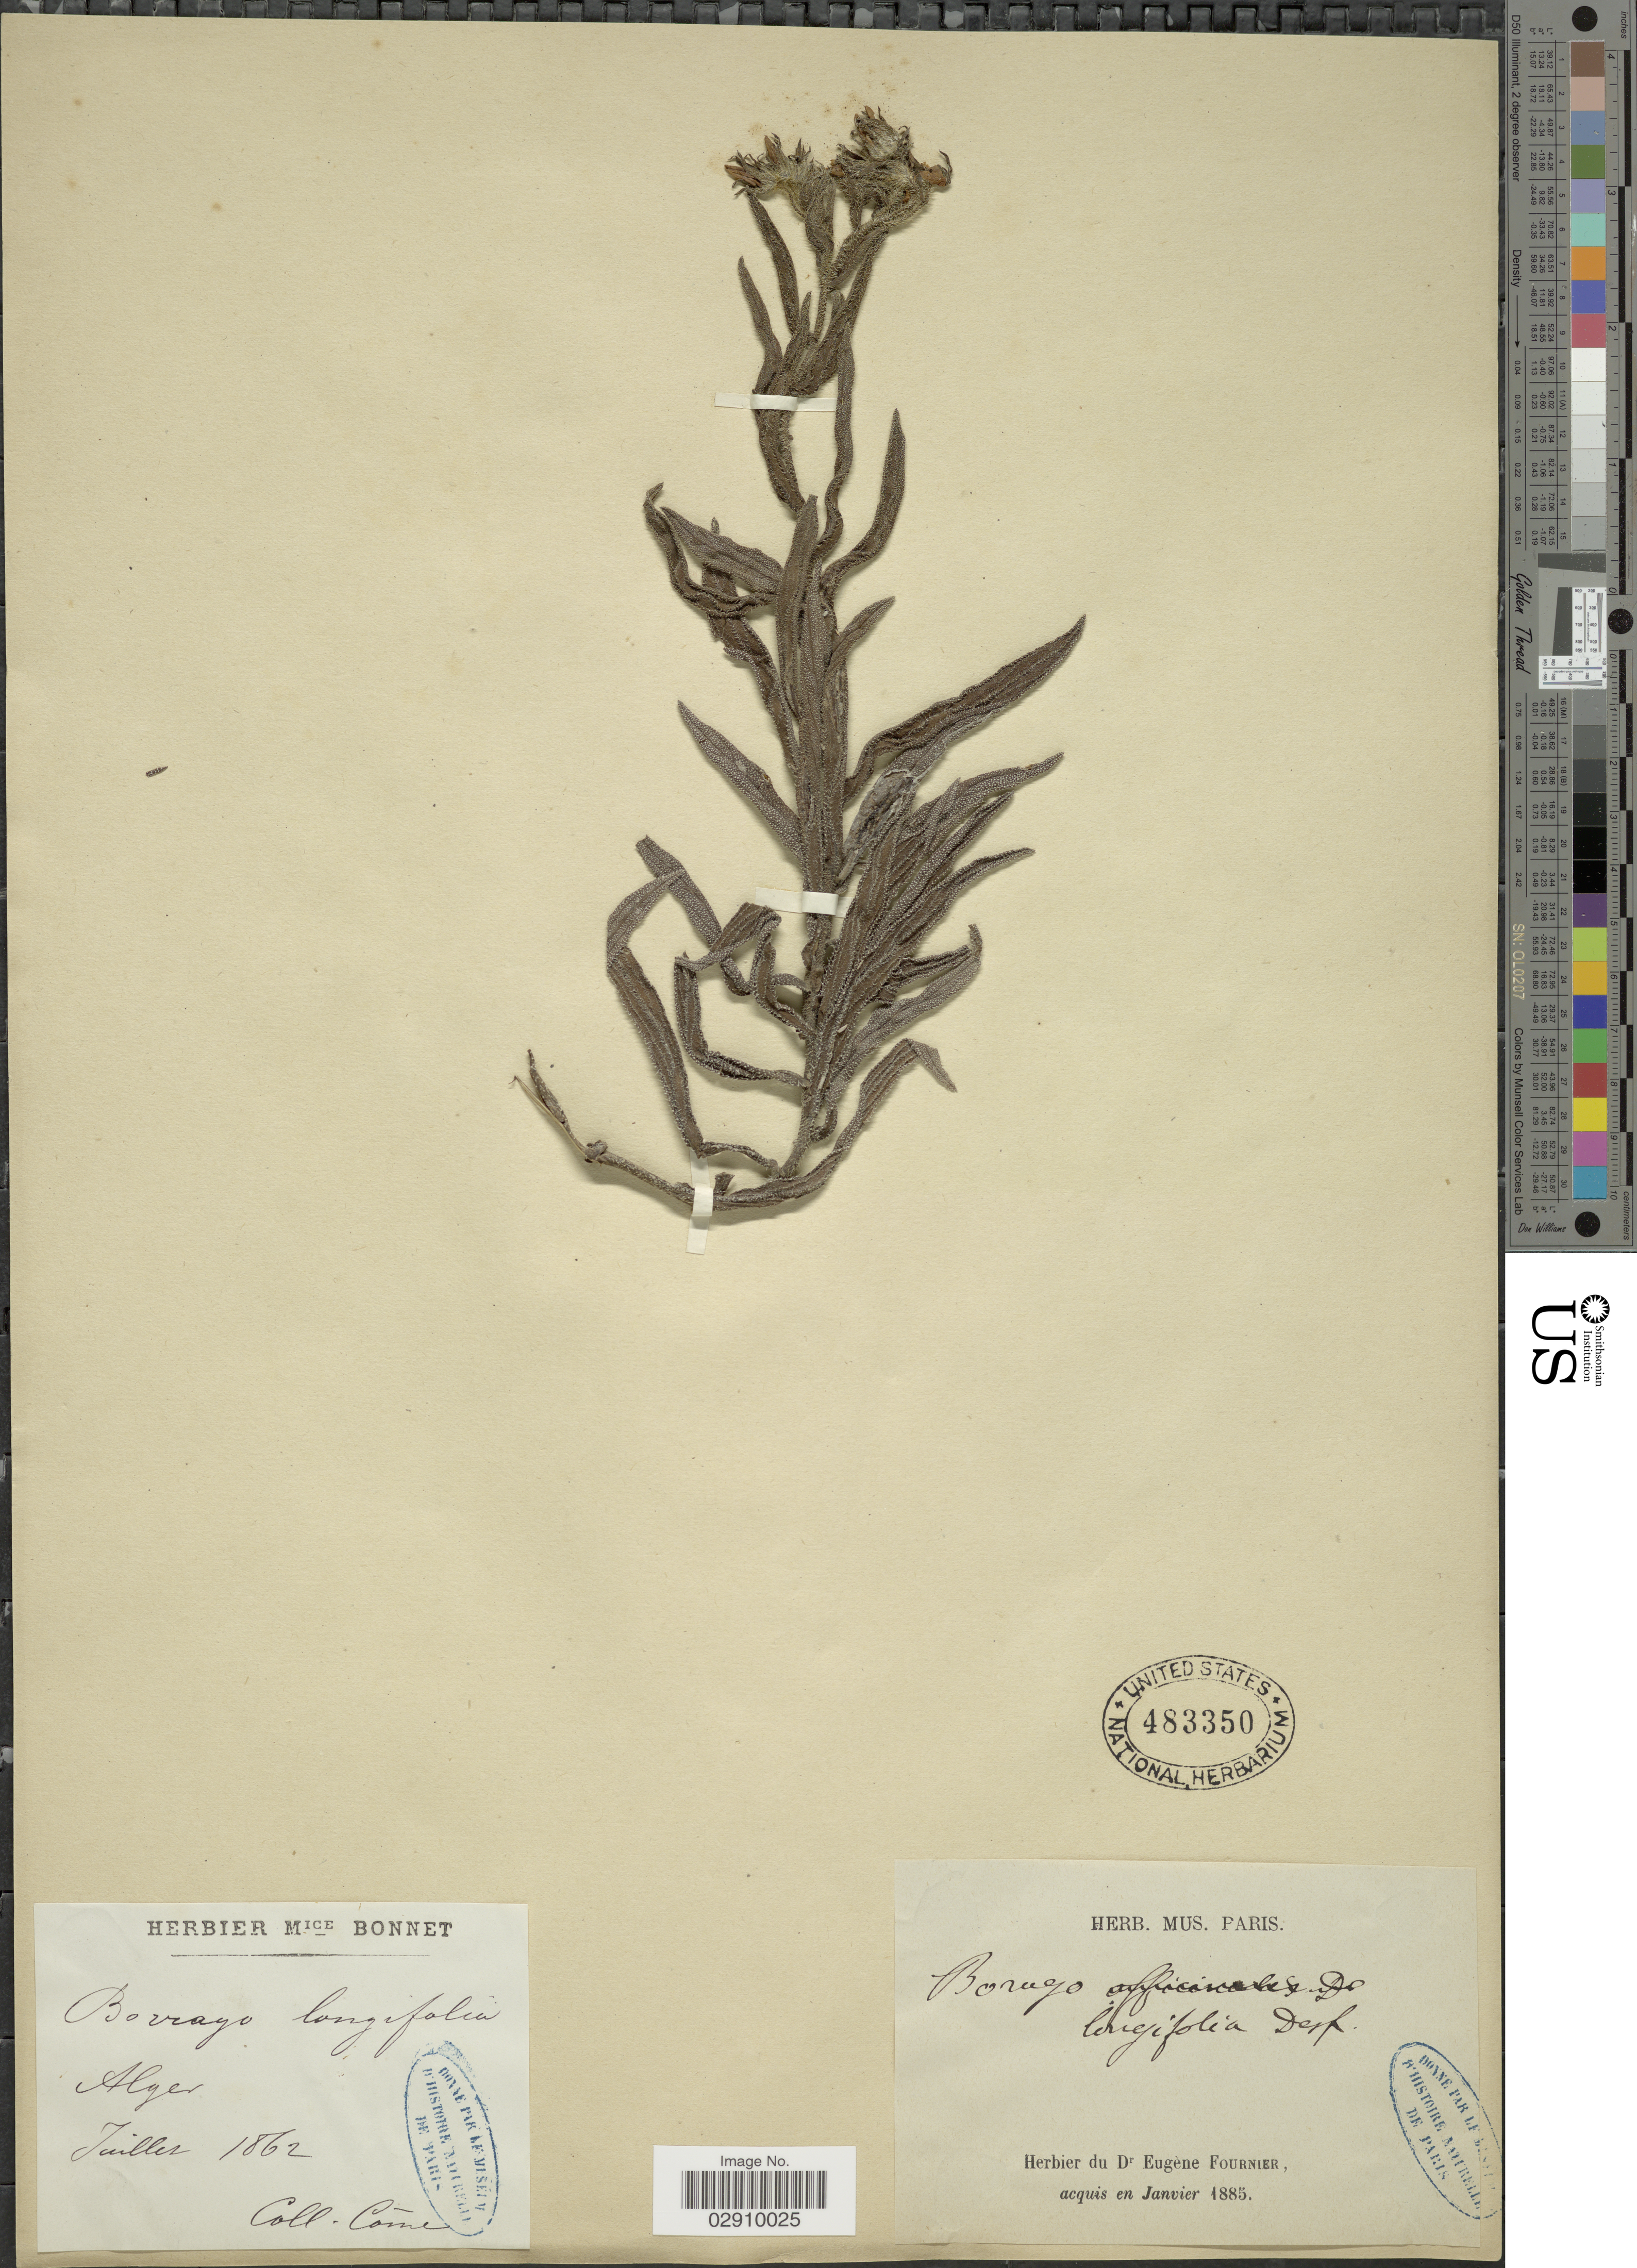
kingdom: Plantae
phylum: Tracheophyta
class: Magnoliopsida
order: Boraginales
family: Boraginaceae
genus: Borago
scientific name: Borago longifolia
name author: Poir.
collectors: Cóme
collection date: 1862-07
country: Algeria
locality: Alger.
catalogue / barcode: US 483350